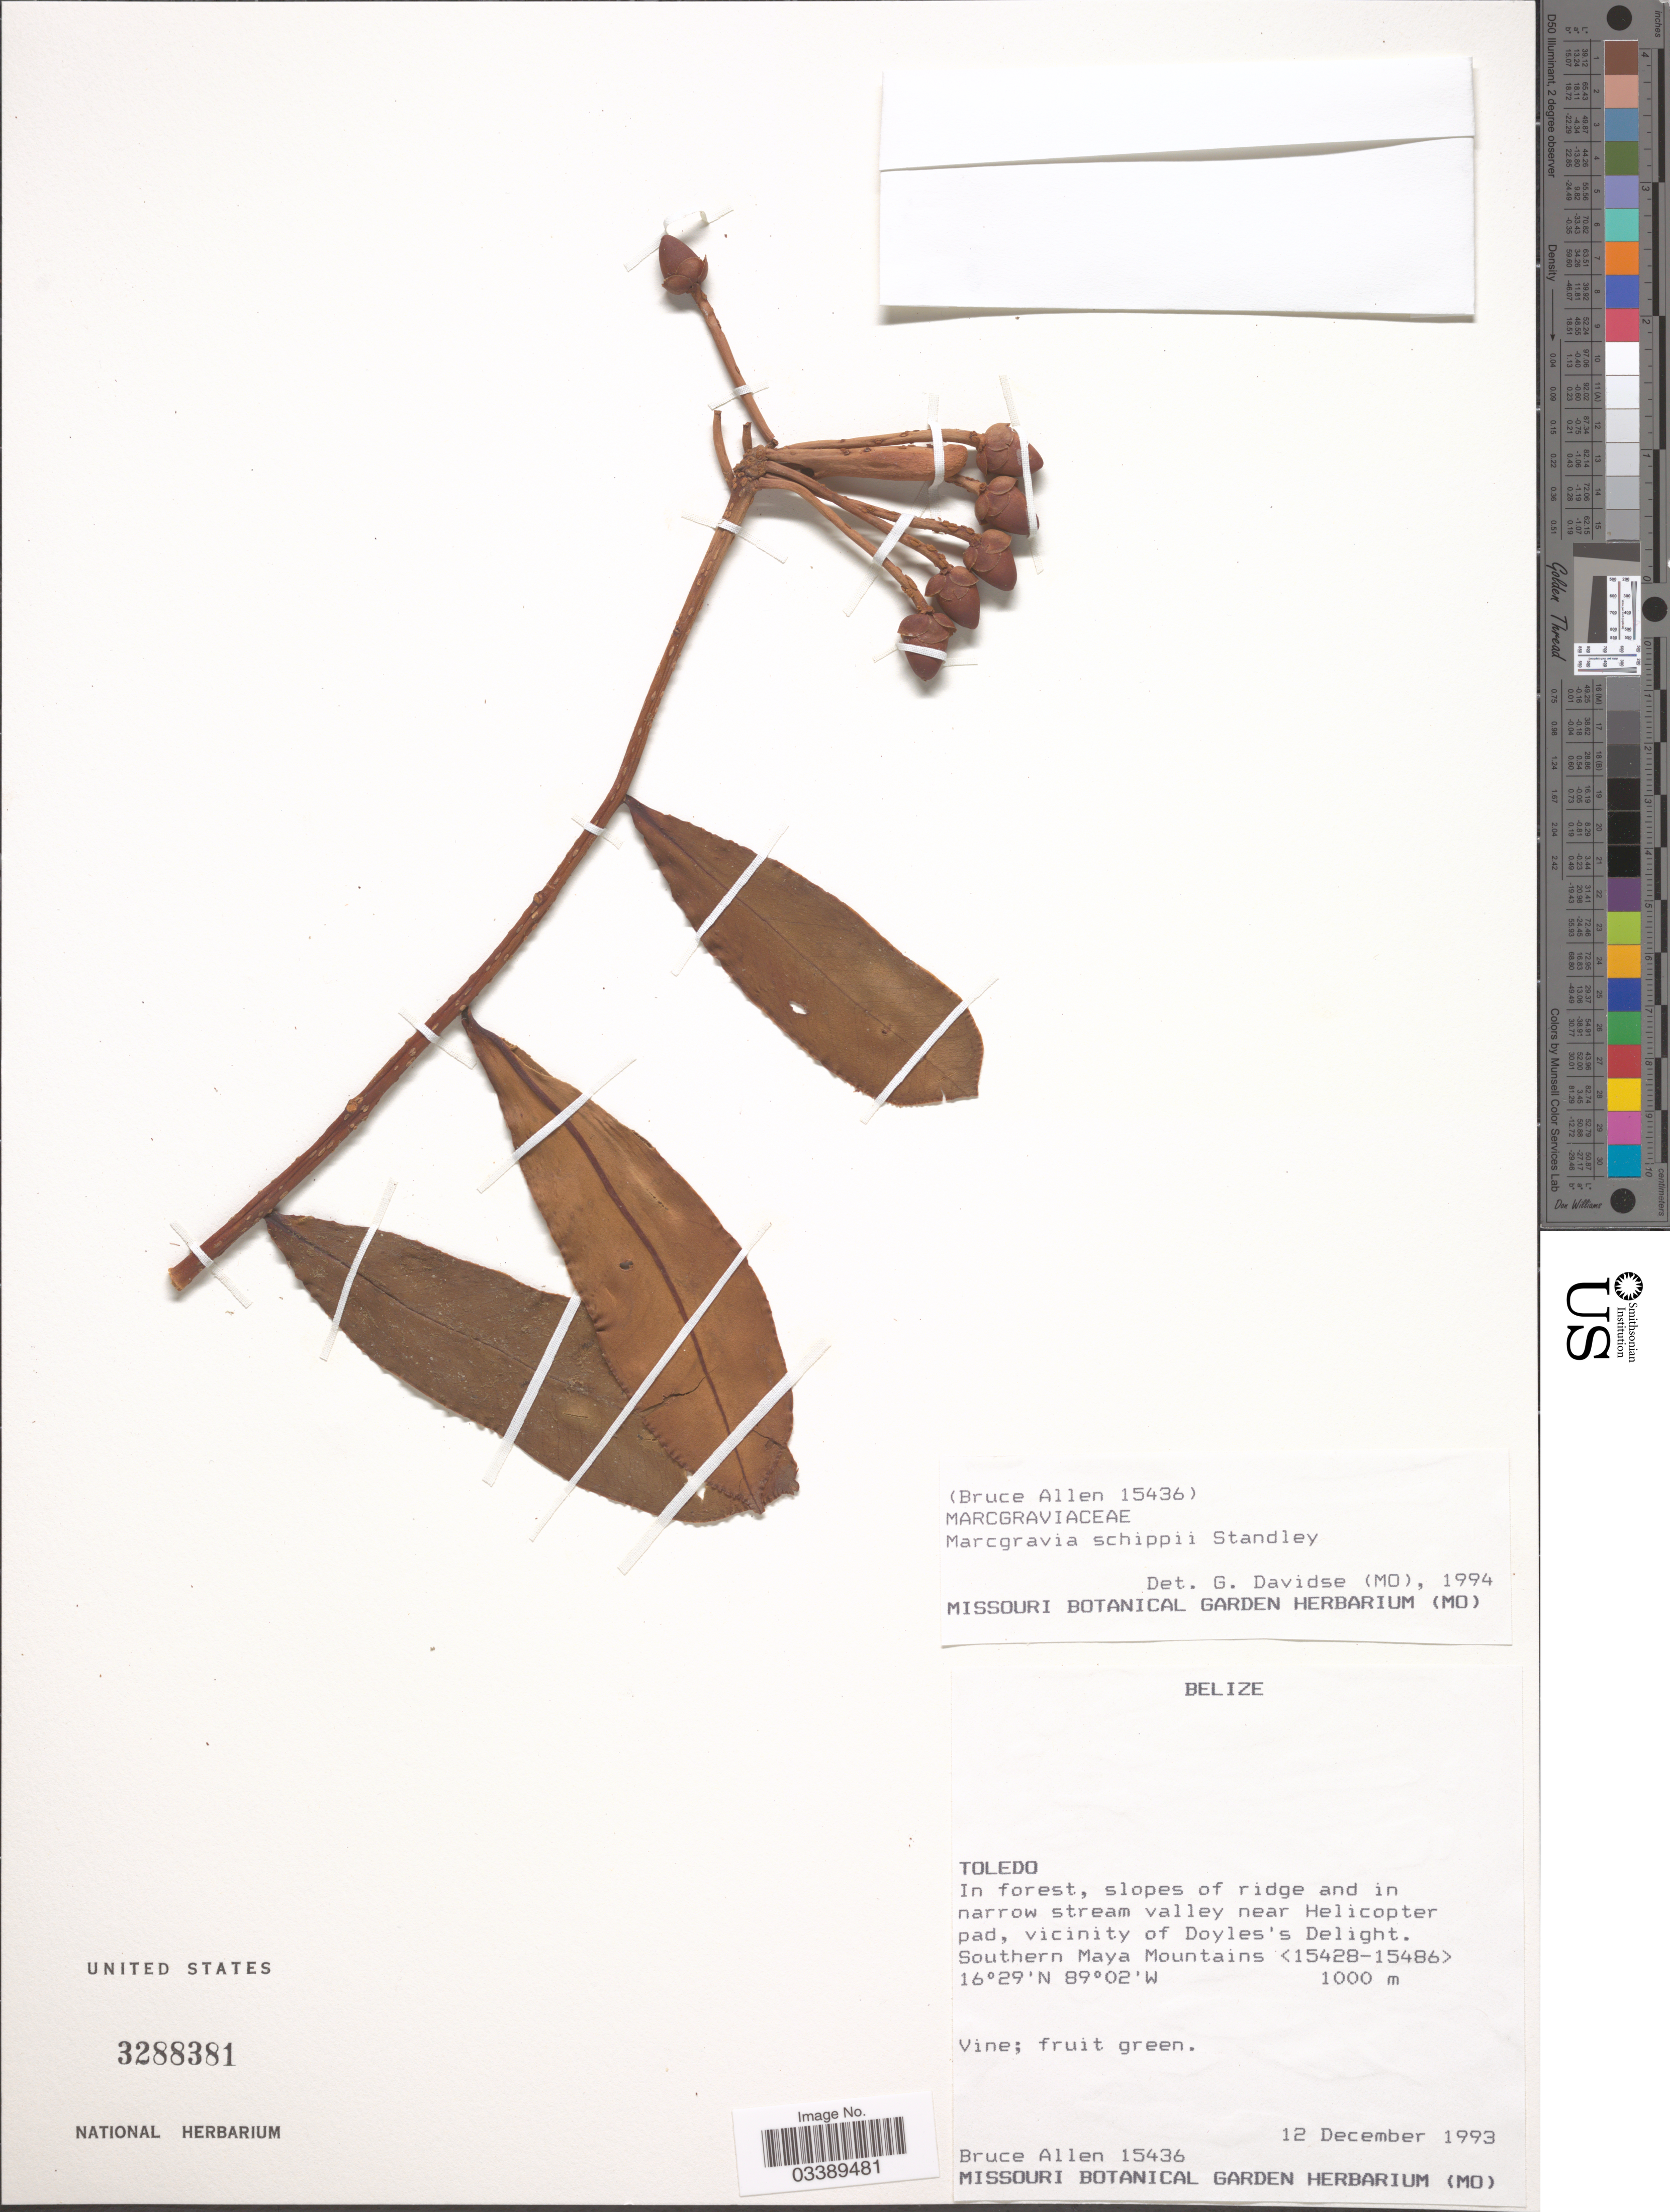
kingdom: Plantae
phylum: Tracheophyta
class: Magnoliopsida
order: Ericales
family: Marcgraviaceae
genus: Marcgravia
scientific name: Marcgravia schippii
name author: Standl.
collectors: B. Allen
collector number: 15436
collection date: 1993-12-12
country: Belize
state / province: Toledo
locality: In forest, slopes of ridge and in narrow stream valley near Helicopter pad, vicinity of Doyles's Delight. Southern Maya Mountains <15428-15486>.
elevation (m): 1000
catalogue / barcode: US 3288381